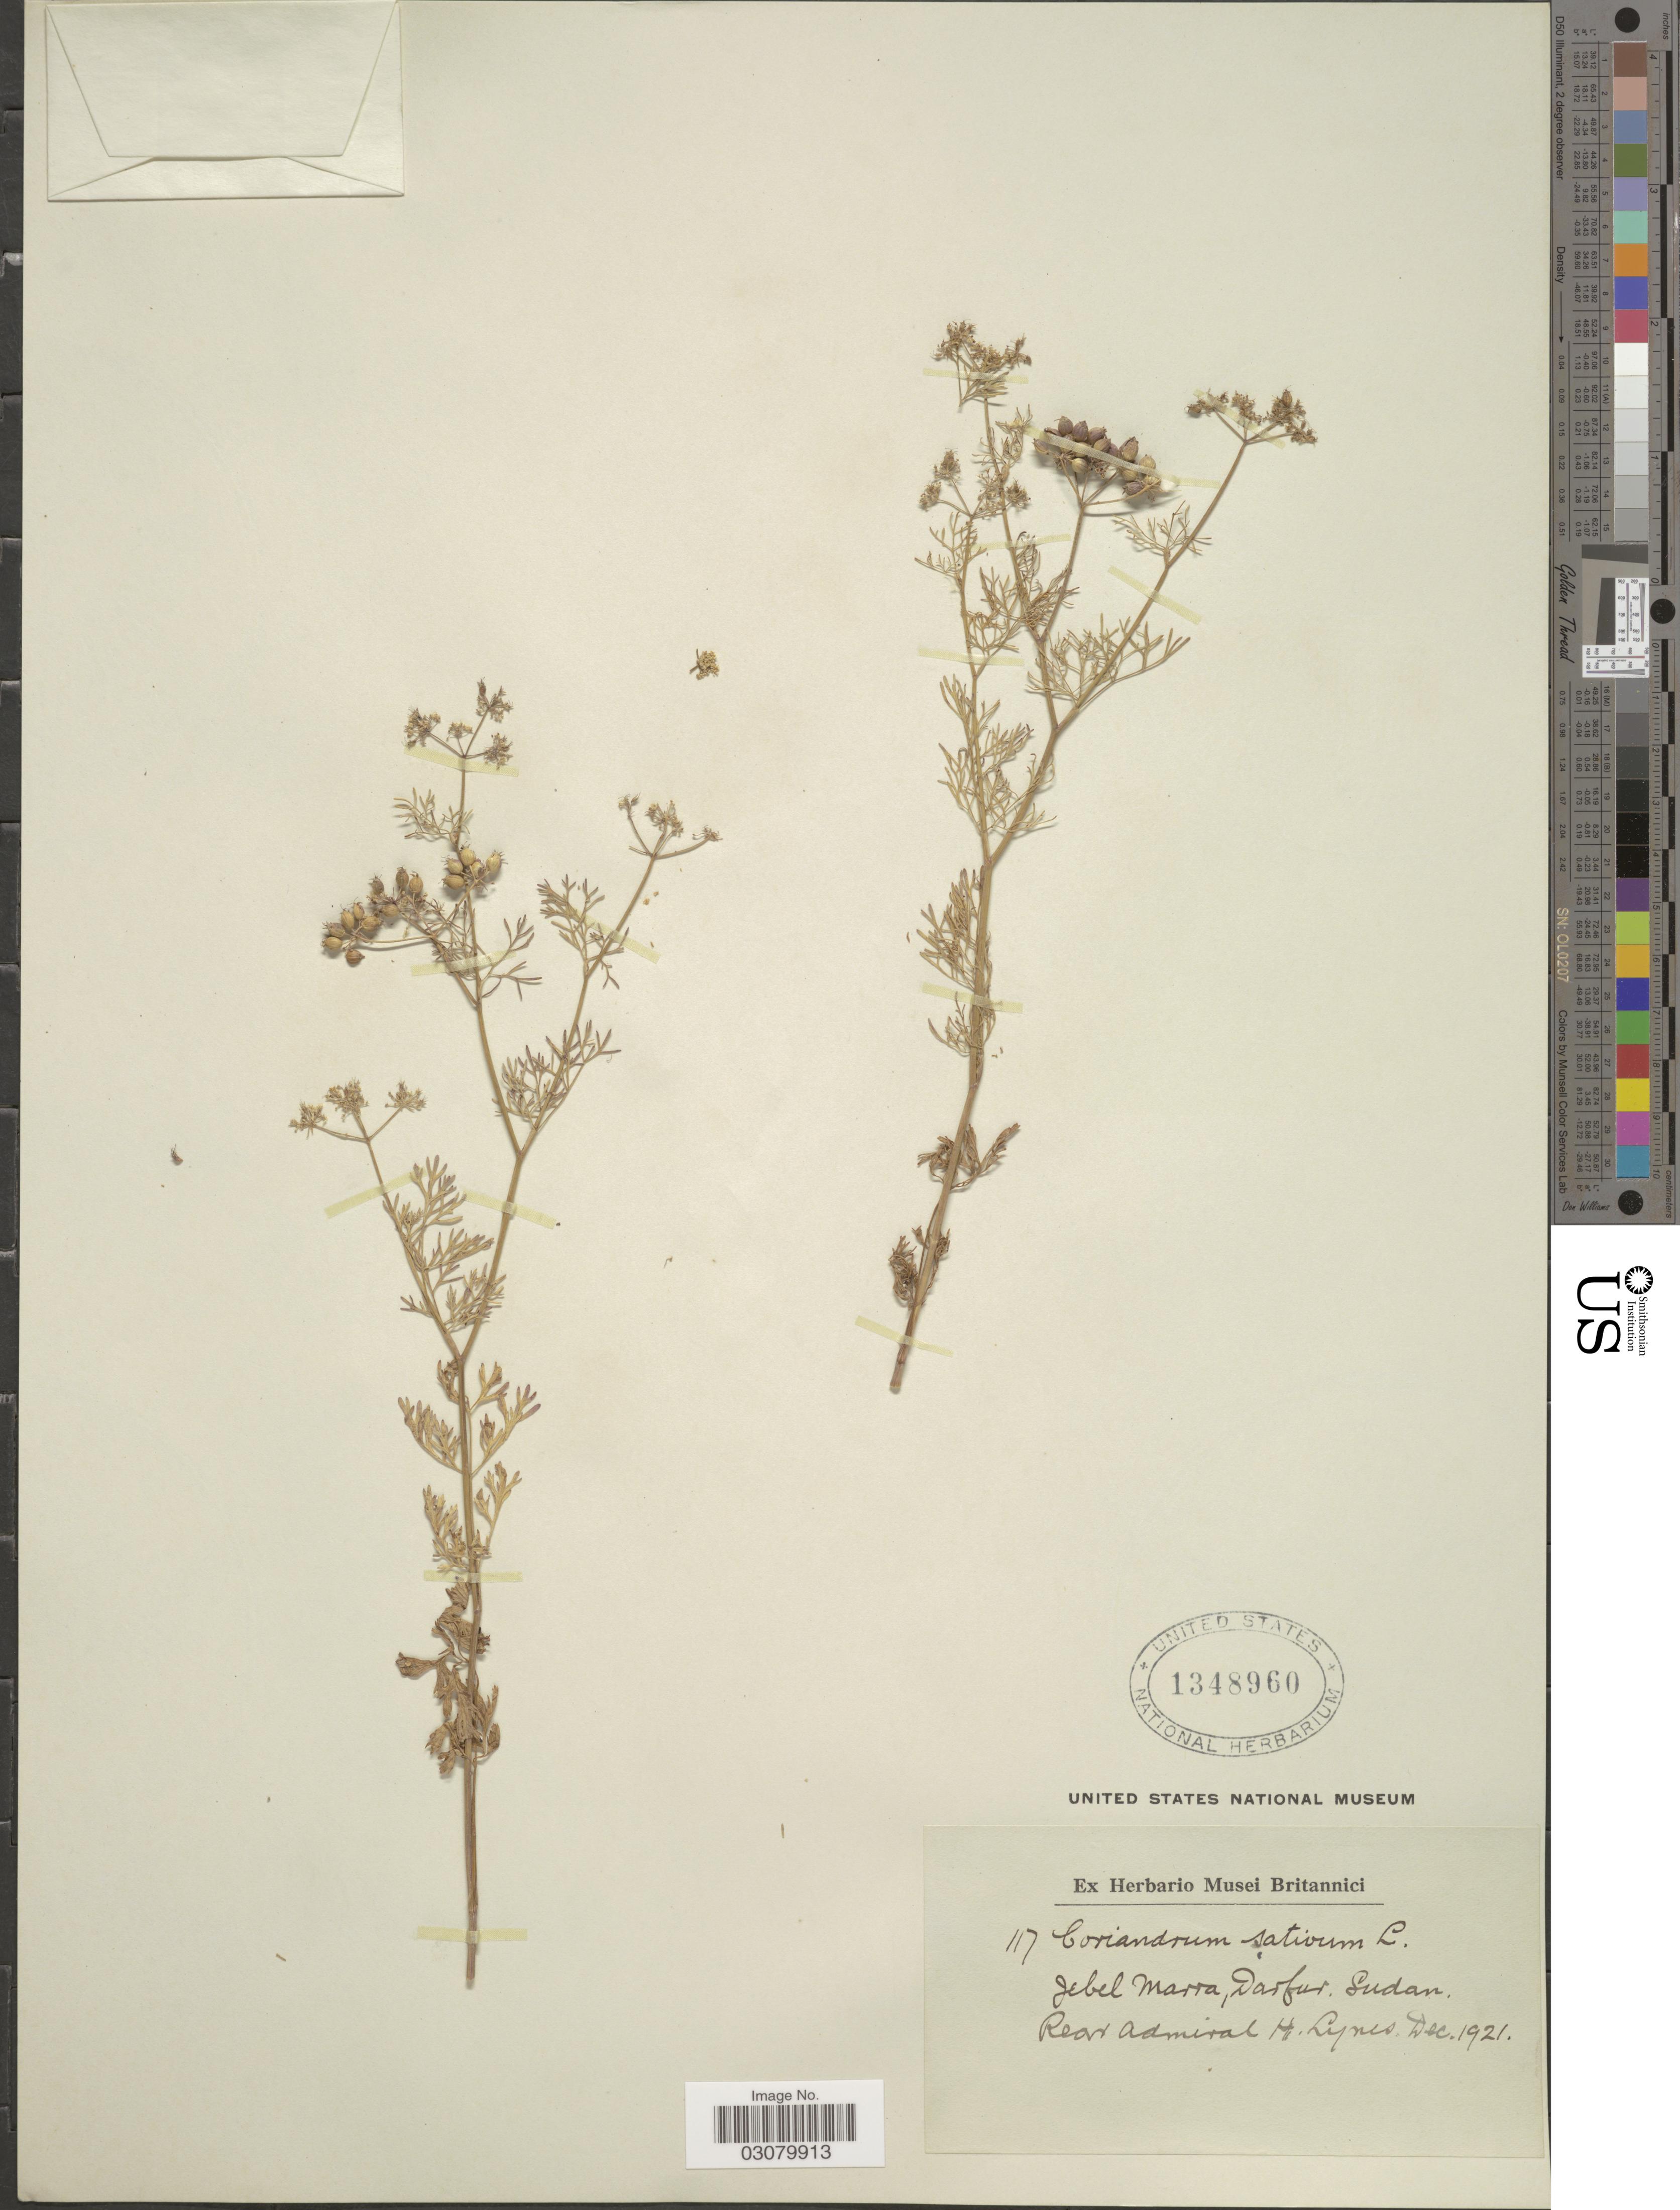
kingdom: Plantae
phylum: Tracheophyta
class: Magnoliopsida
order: Apiales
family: Apiaceae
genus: Coriandrum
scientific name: Coriandrum sativum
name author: L.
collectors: H. Lynes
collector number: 117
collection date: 1921-12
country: Sudan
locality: Jebel Marra, Darfur.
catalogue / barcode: US 1348960